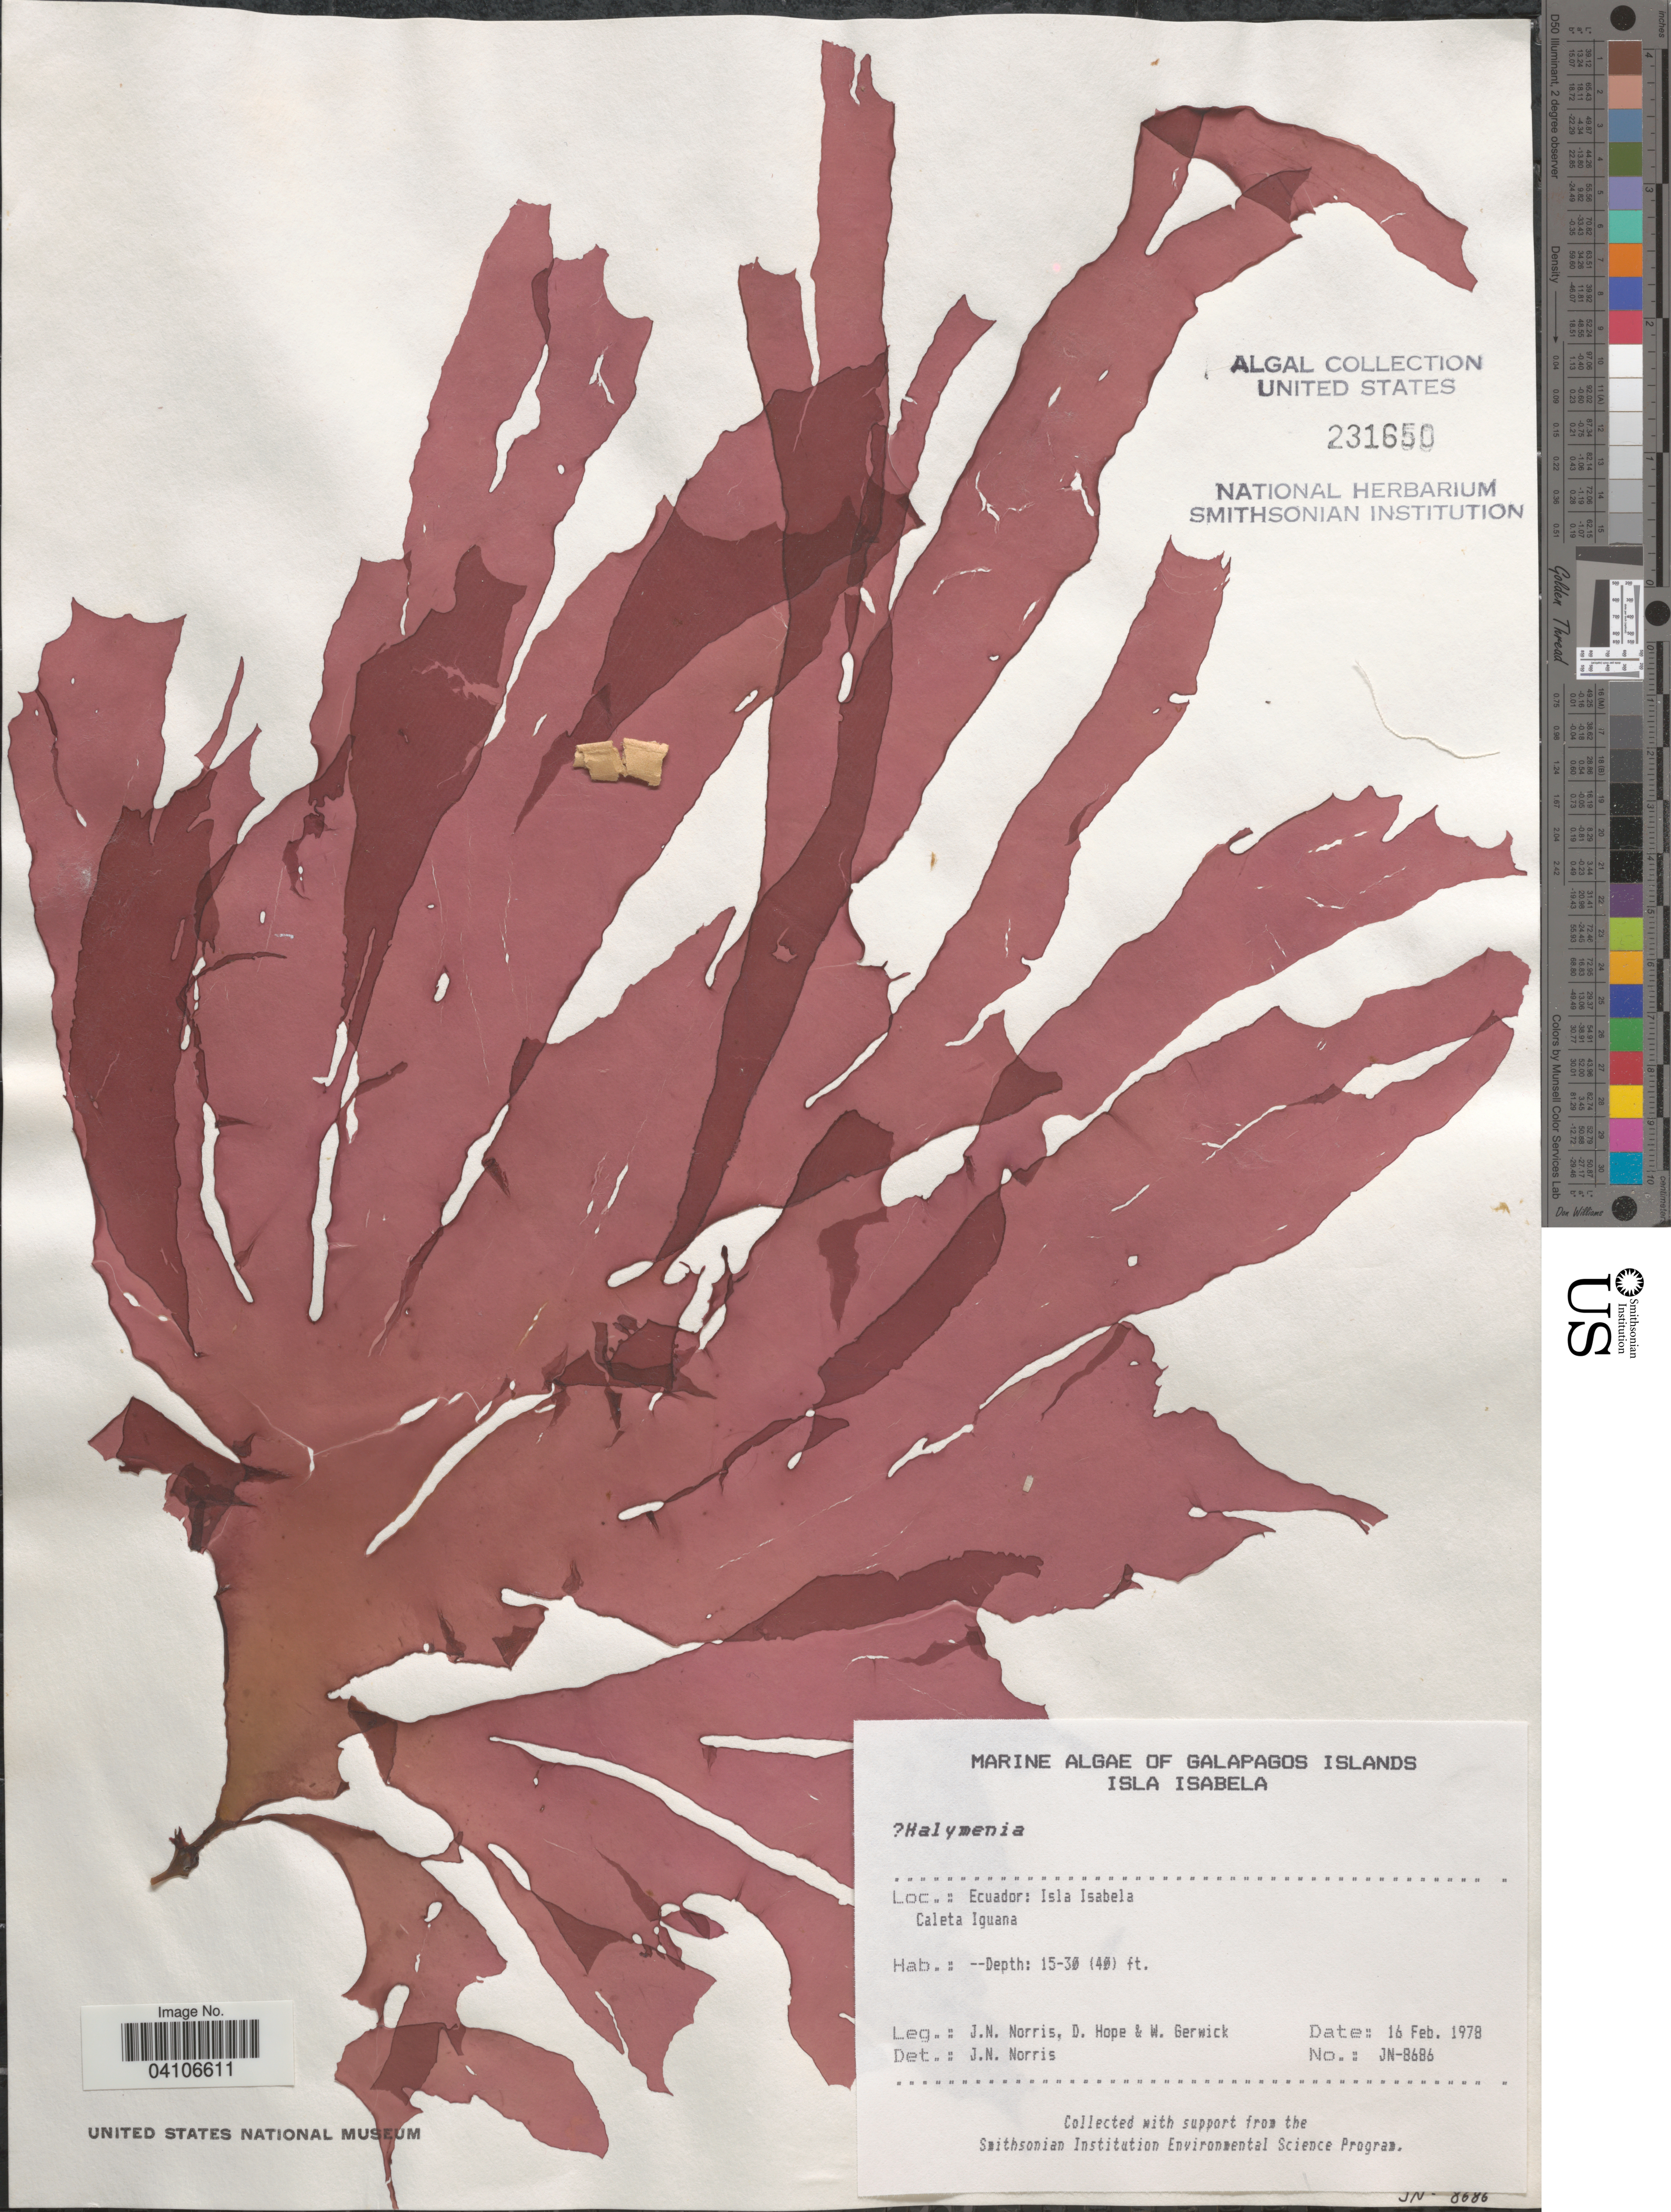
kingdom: Plantae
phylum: Rhodophyta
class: Florideophyceae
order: Halymeniales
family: Halymeniaceae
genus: Halymenia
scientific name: Halymenia sp.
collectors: J. Norris, D. Hope & W. Gerwick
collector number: JN-88686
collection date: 1978-02-16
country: Ecuador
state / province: Colón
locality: Galapagos Islands. Isla Isabela. Caleta Iquana.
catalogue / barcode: US 231650